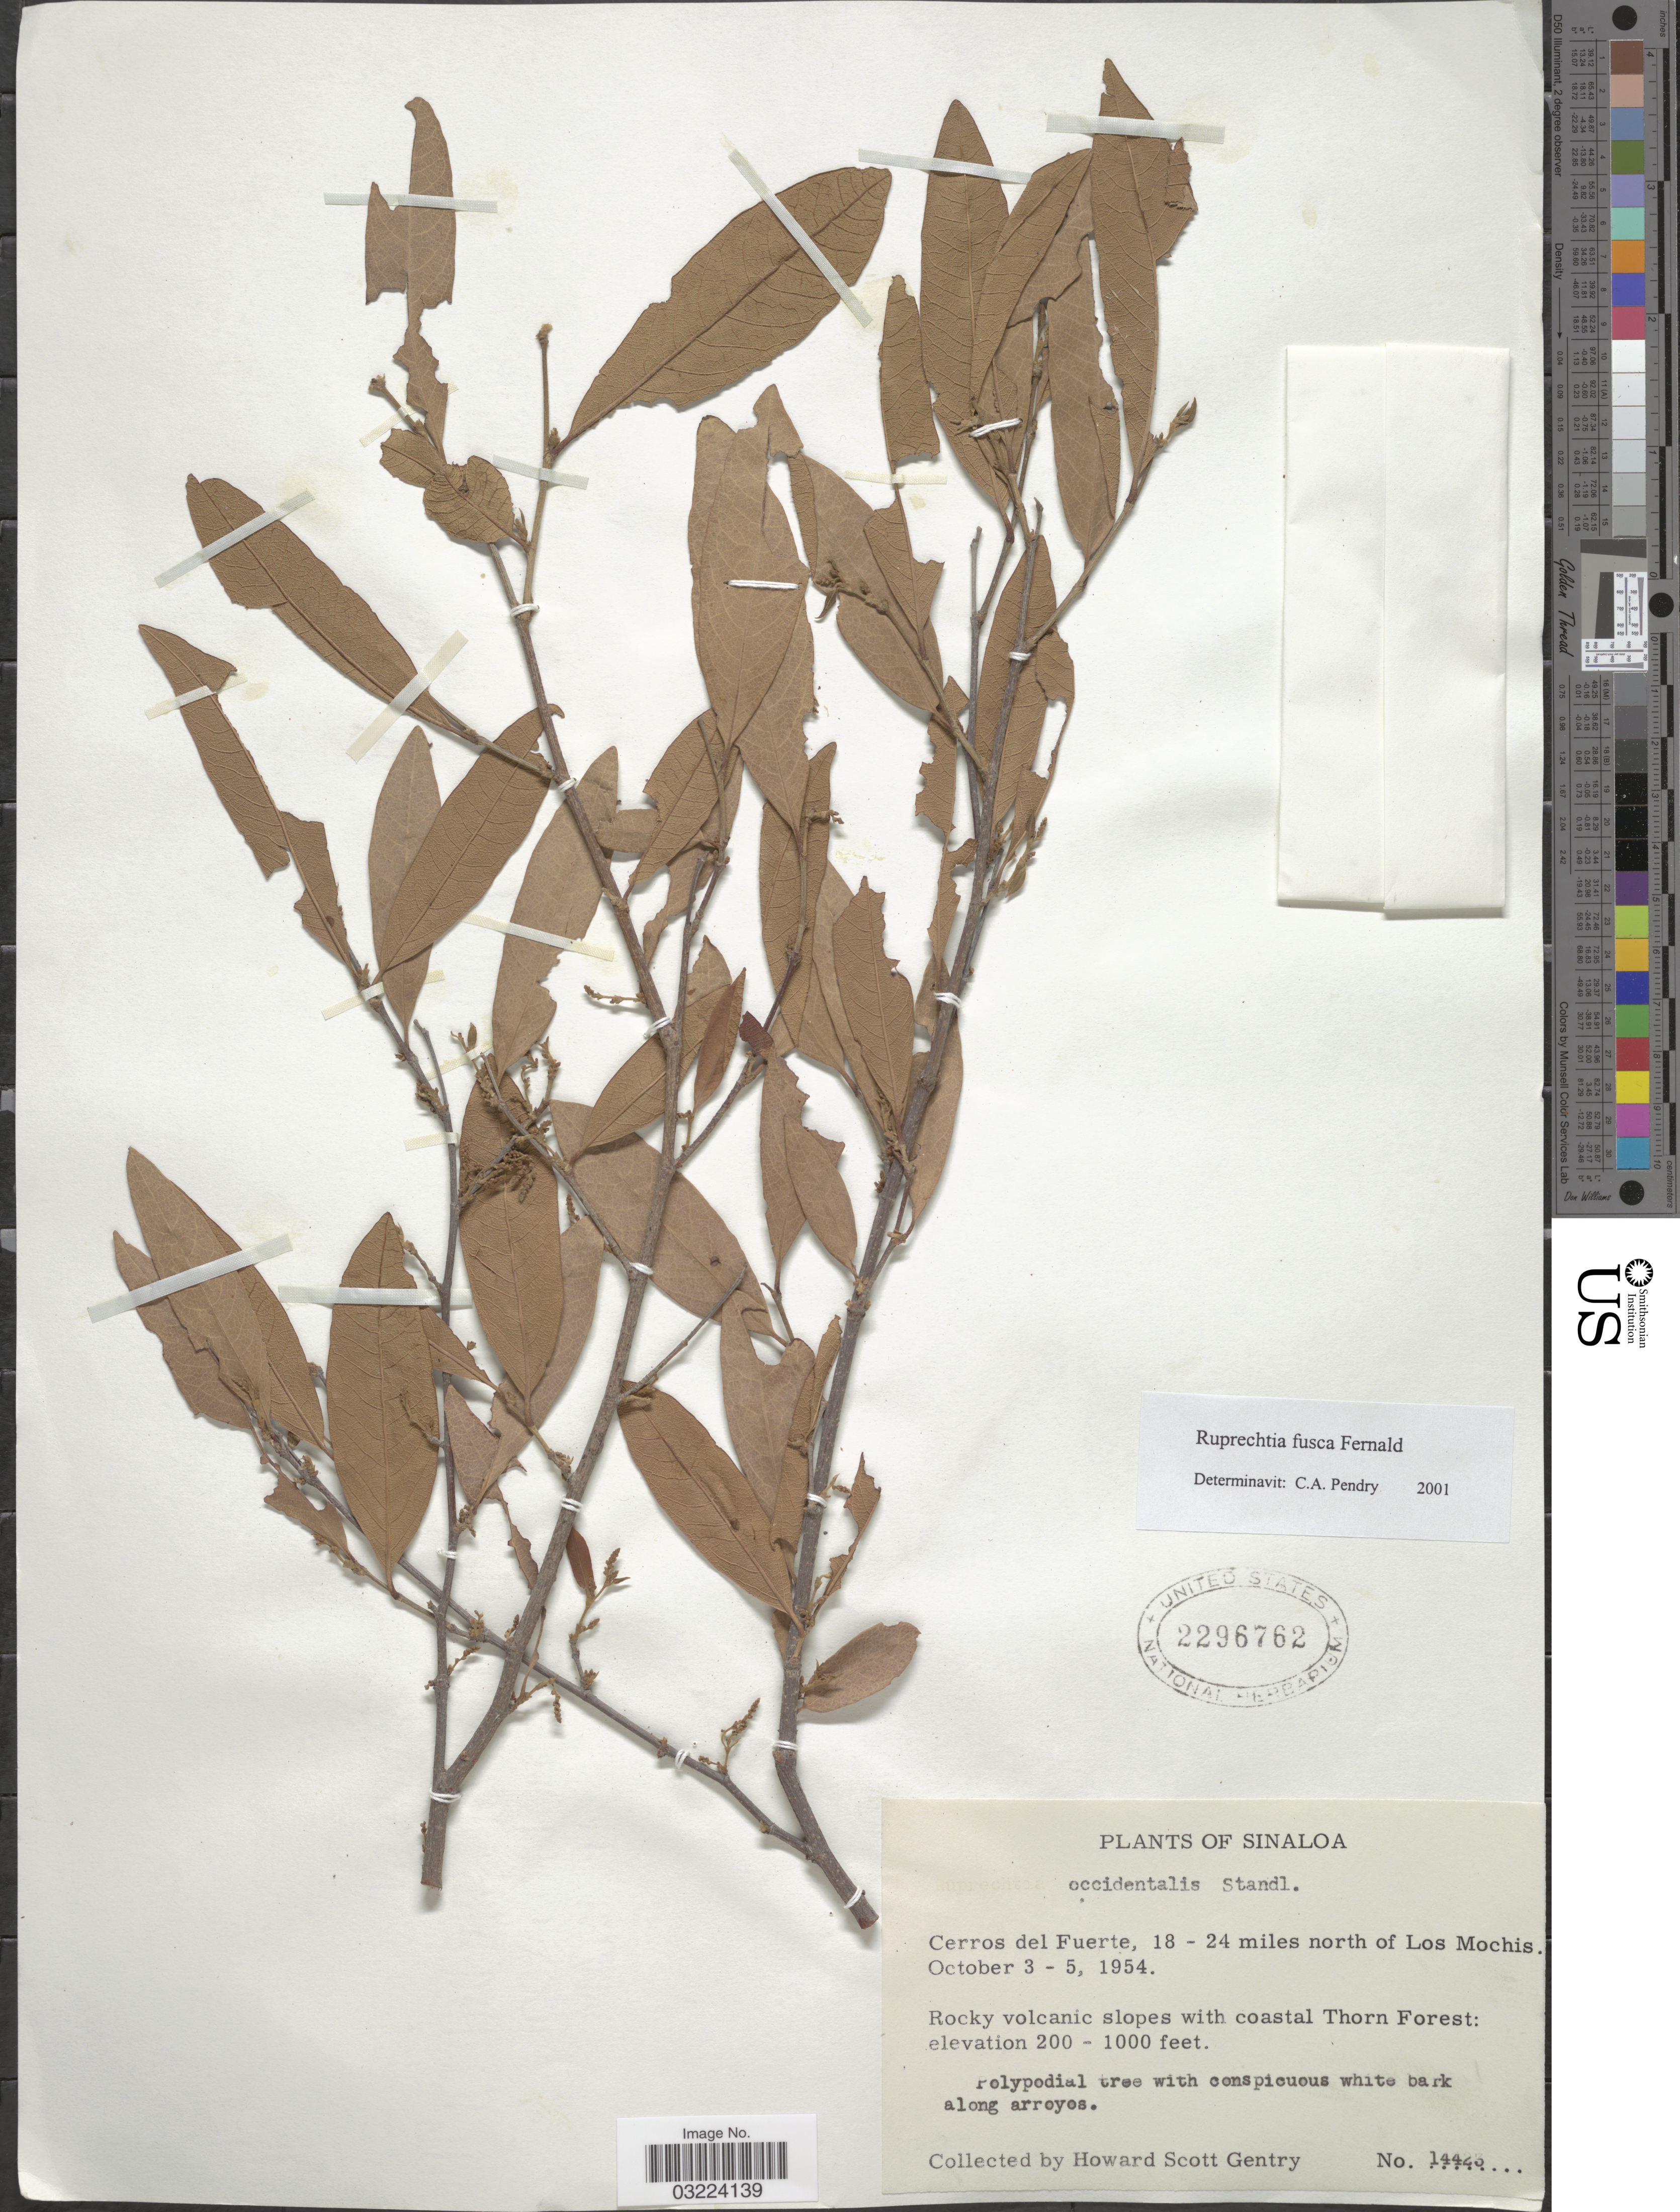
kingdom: Plantae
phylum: Tracheophyta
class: Magnoliopsida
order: Caryophyllales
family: Polygonaceae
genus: Ruprechtia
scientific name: Ruprechtia fusca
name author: Fernald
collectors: H. S. Gentry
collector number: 14423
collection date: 1954-10-03/1954-10-05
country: Mexico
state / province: Sinaloa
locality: Cerros del Fuerte, 18-24 miles north of Los Mochis.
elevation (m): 61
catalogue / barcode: US 2296762